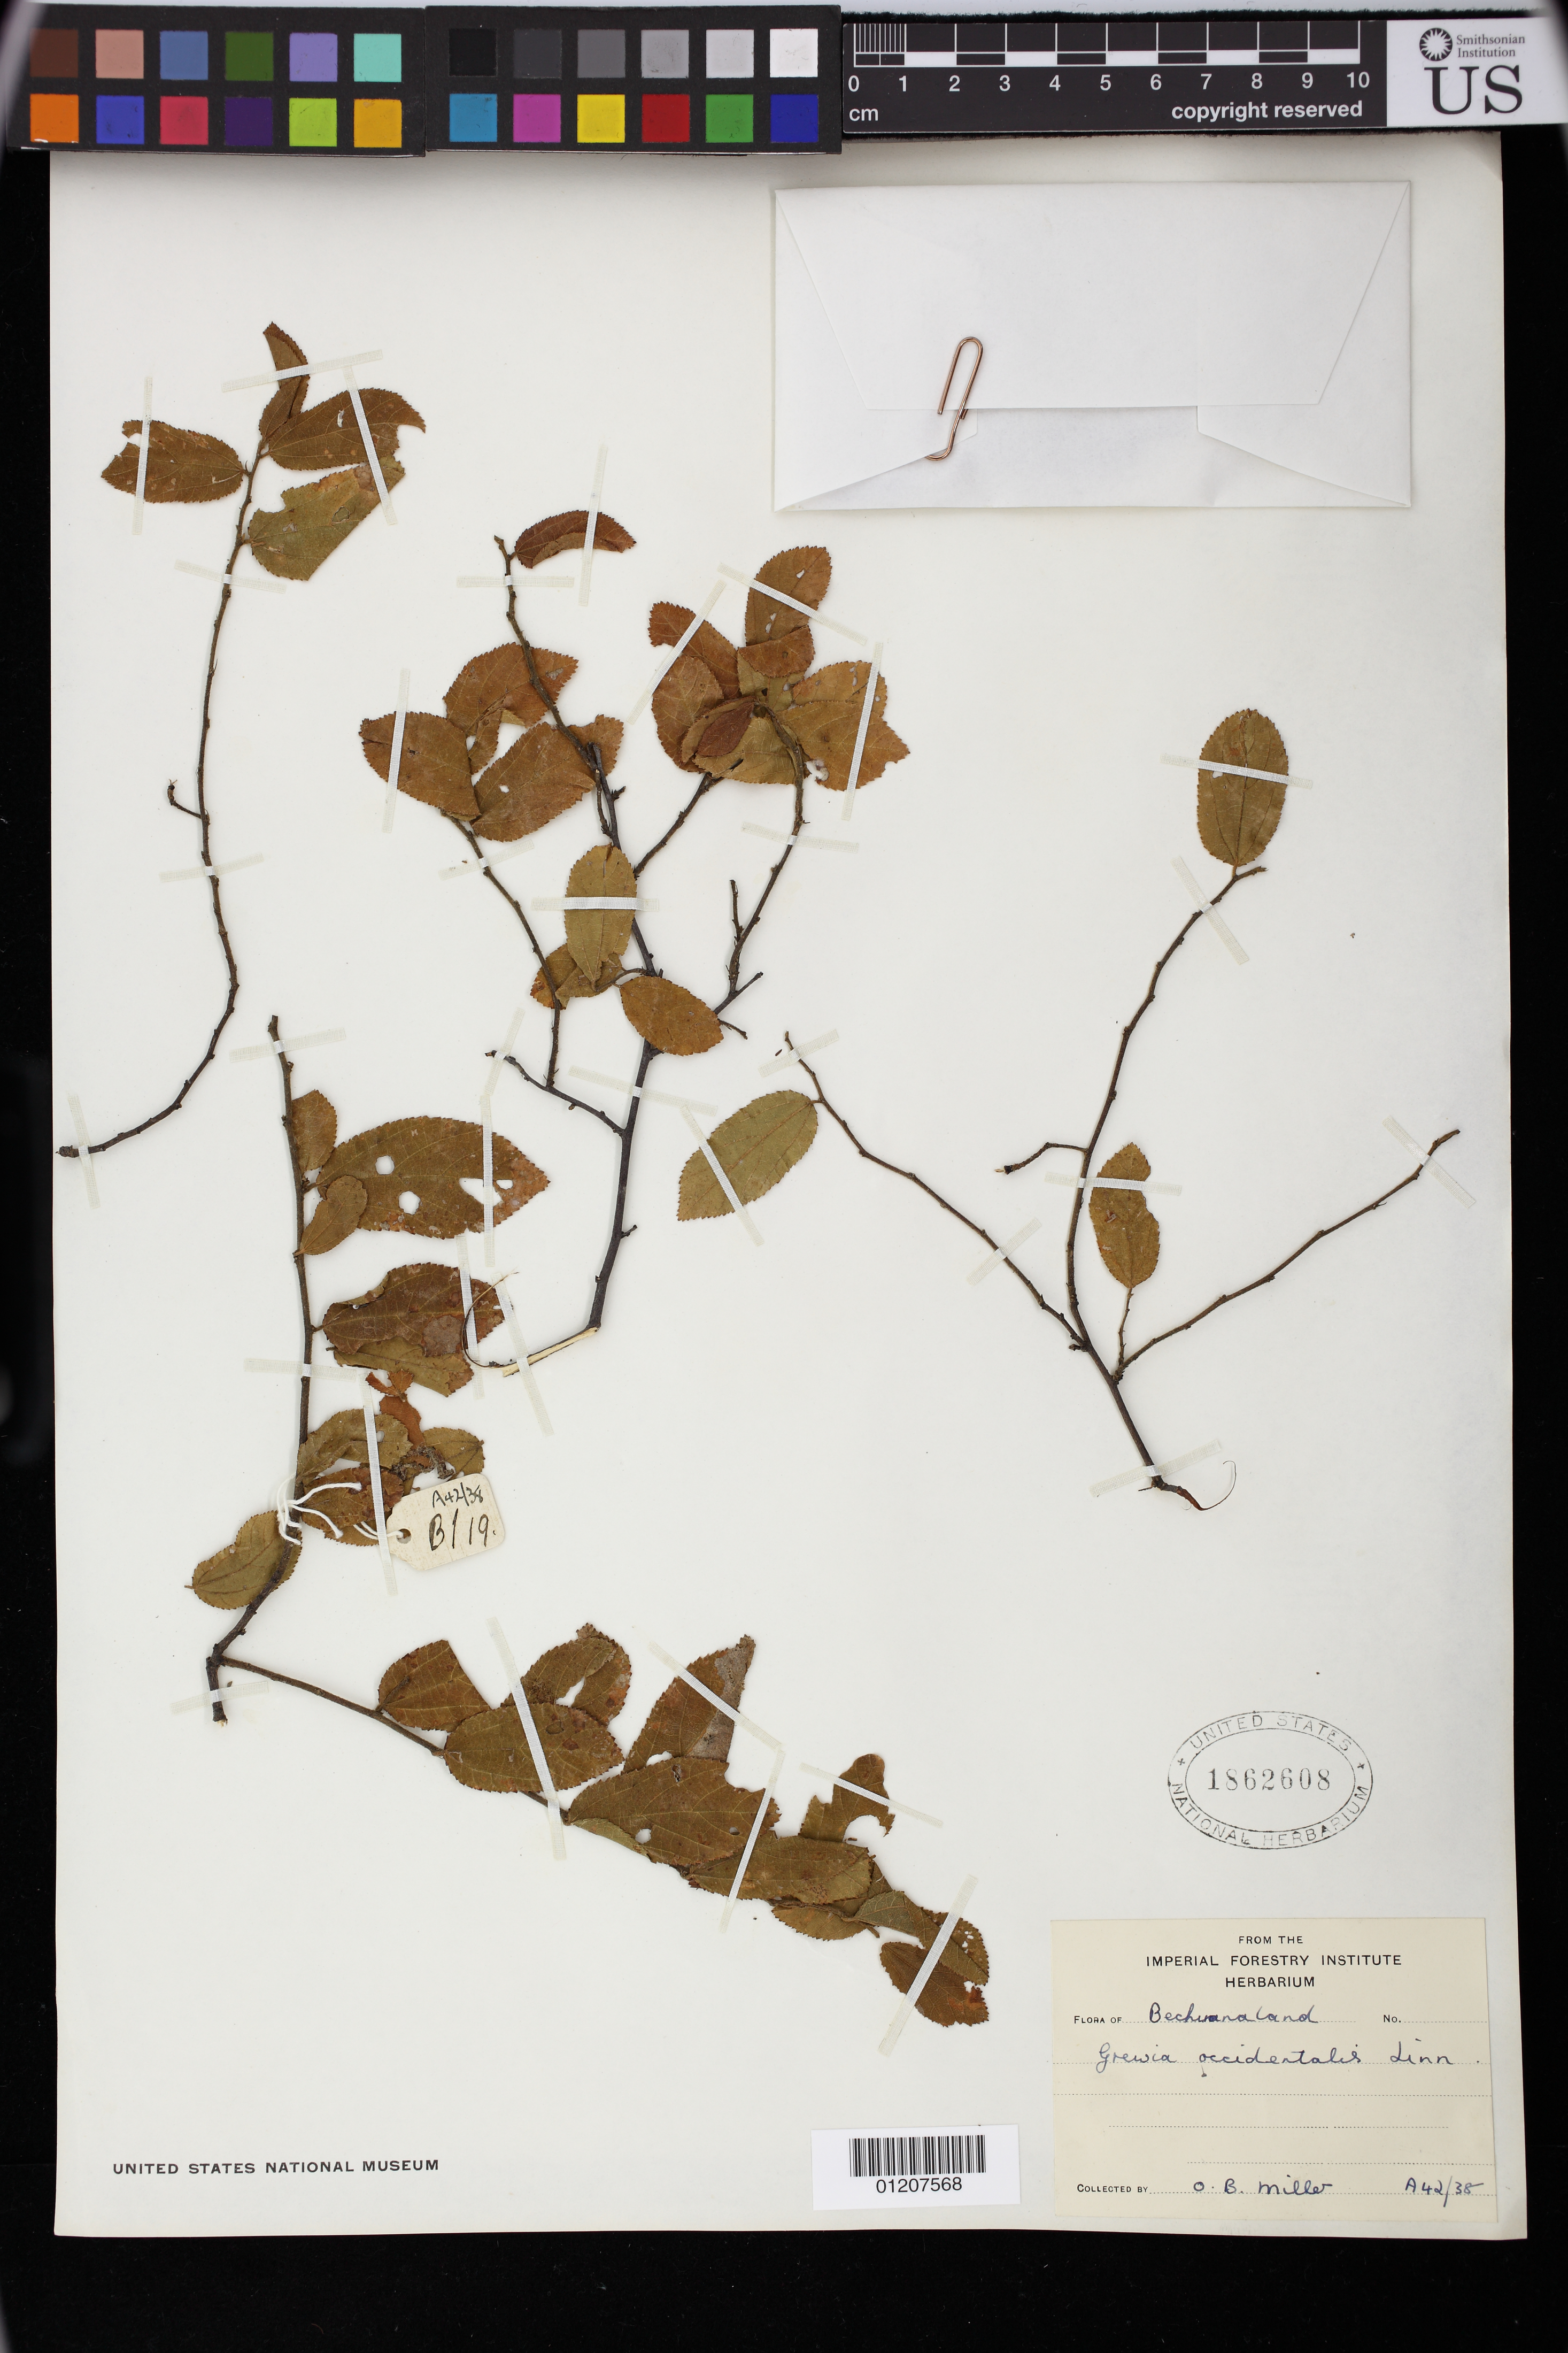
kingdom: Plantae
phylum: Tracheophyta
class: Magnoliopsida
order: Malvales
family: Malvaceae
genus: Grewia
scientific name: Grewia occidentalis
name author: L.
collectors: O. B. Miller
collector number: A42/38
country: Botswana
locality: Bechuanaland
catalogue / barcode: US 1862608